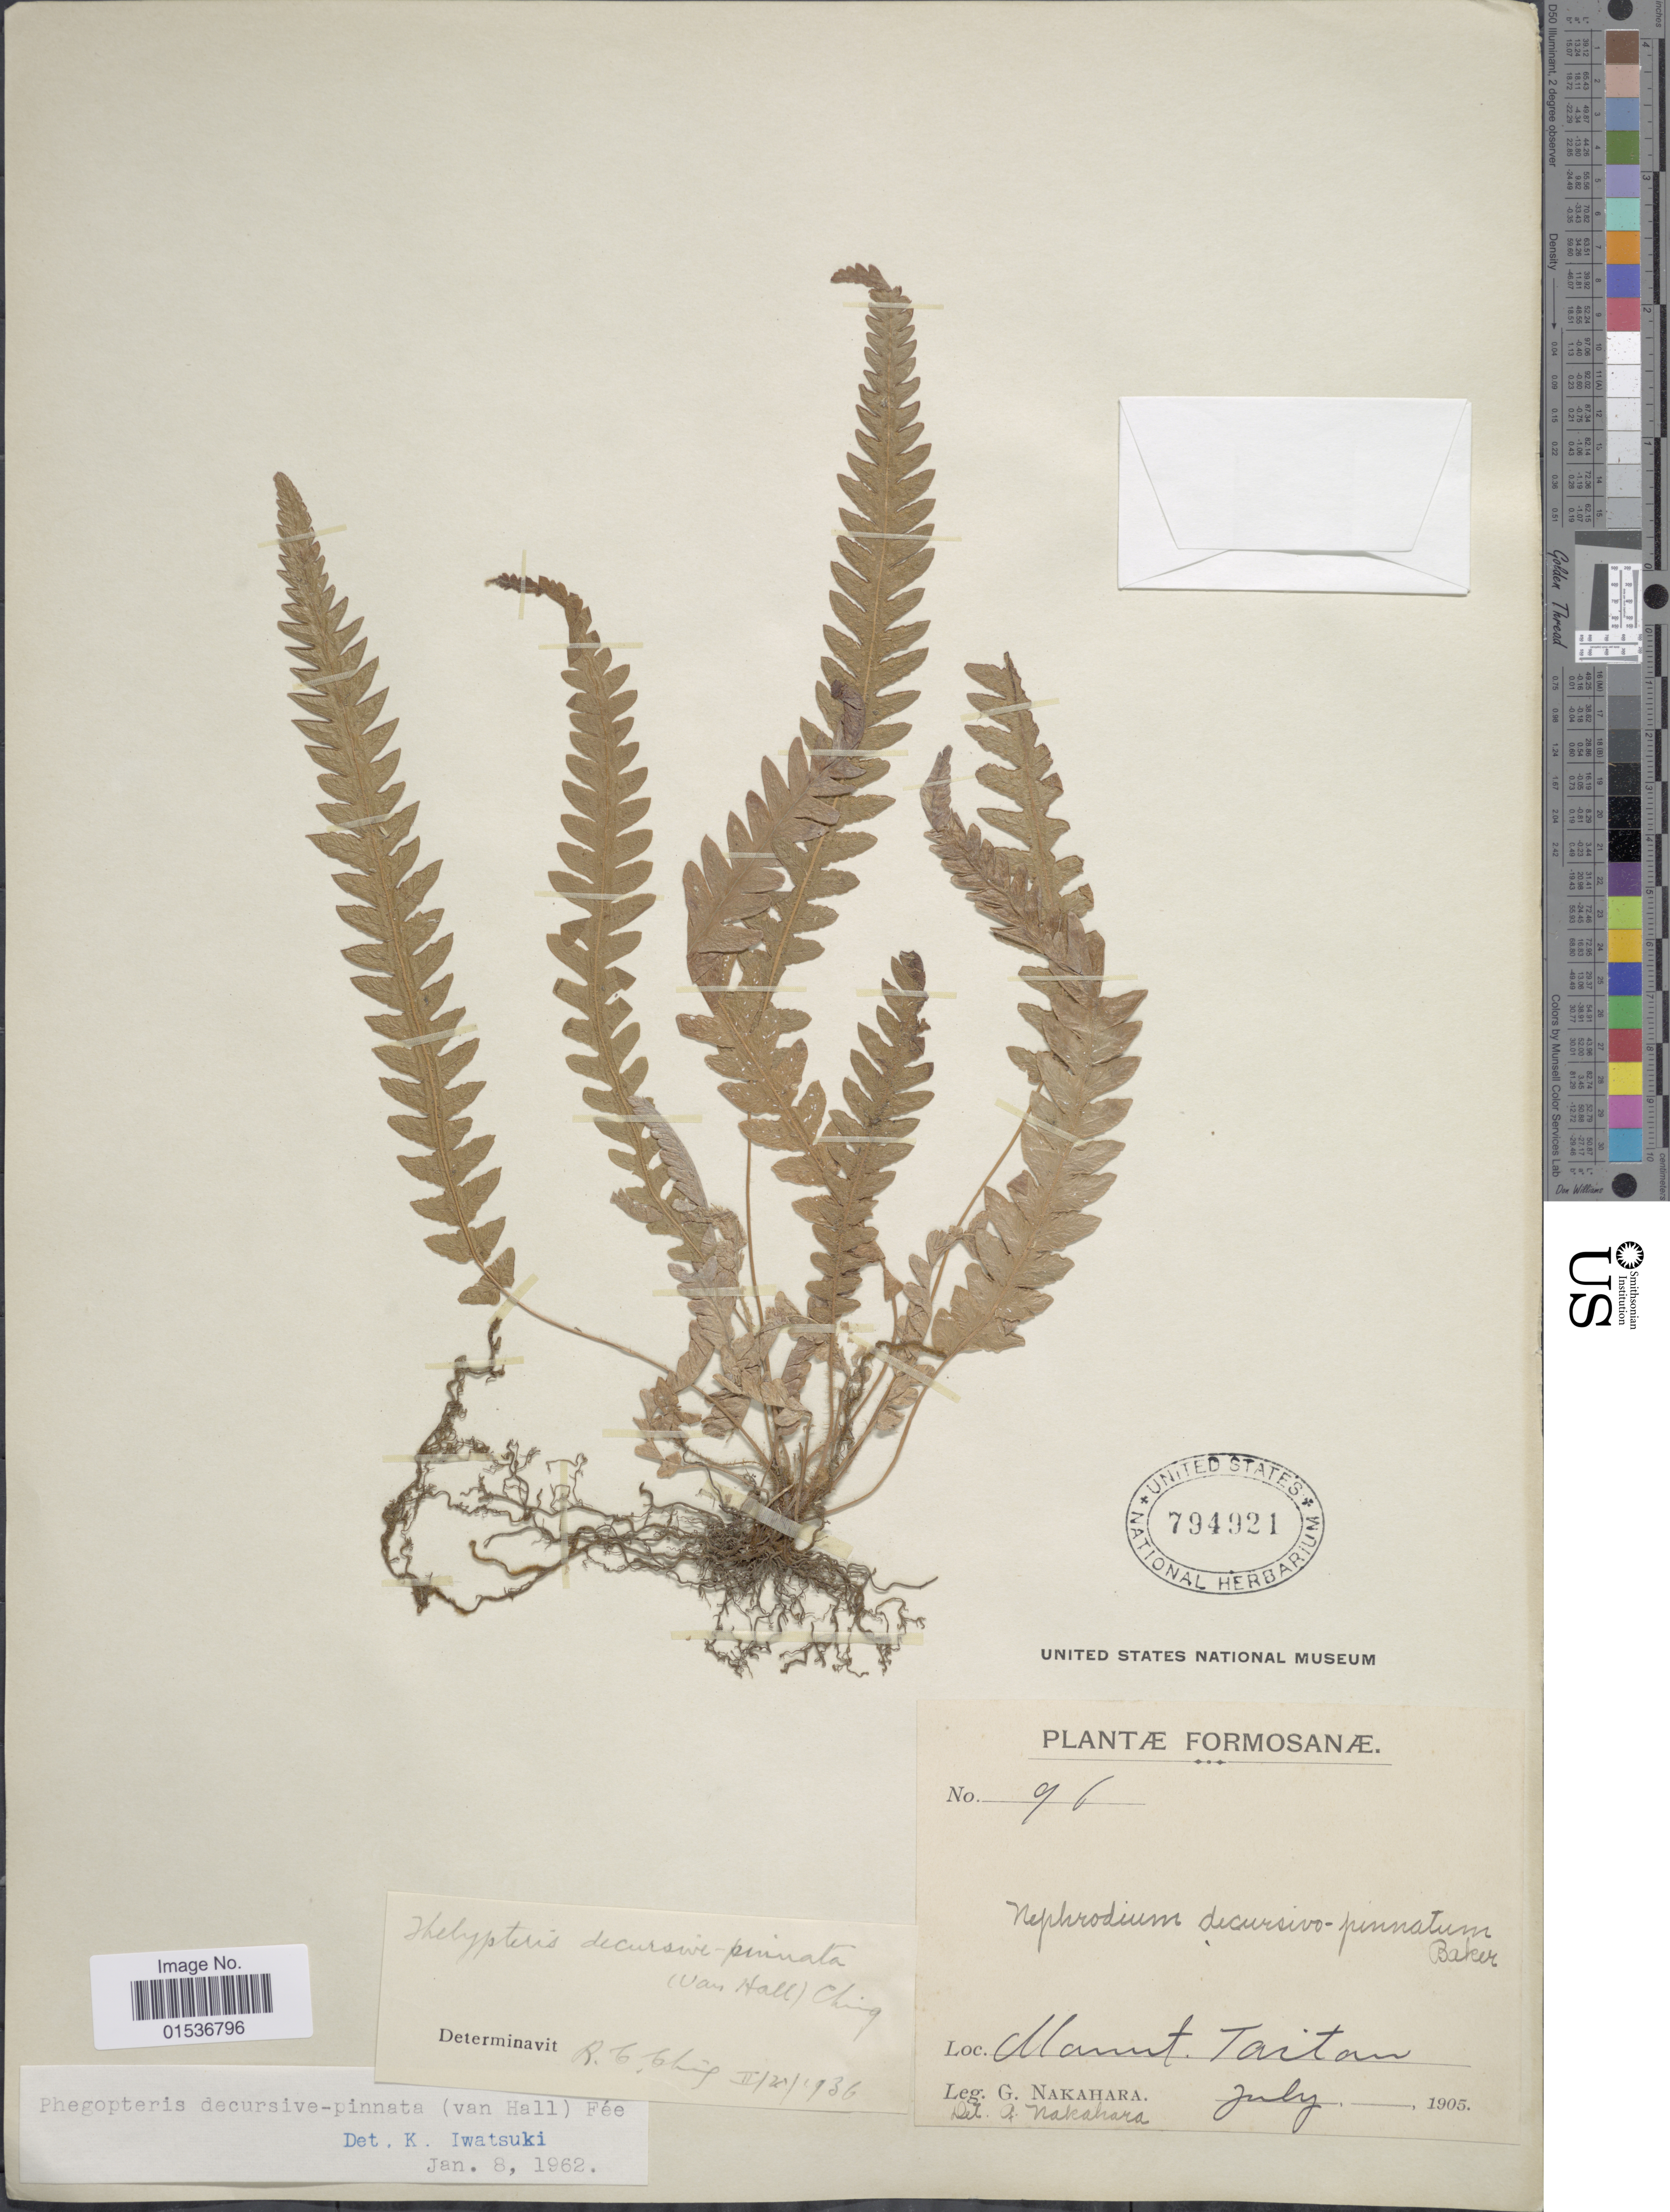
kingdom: Plantae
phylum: Tracheophyta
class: Polypodiopsida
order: Polypodiales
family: Thelypteridaceae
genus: Phegopteris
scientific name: Phegopteris decursivepinnata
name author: (H.C. Hall) Fée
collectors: G. Nakahara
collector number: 96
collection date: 1905-07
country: Taiwan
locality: Formosanae, Manut Taitan.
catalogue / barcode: US 794921